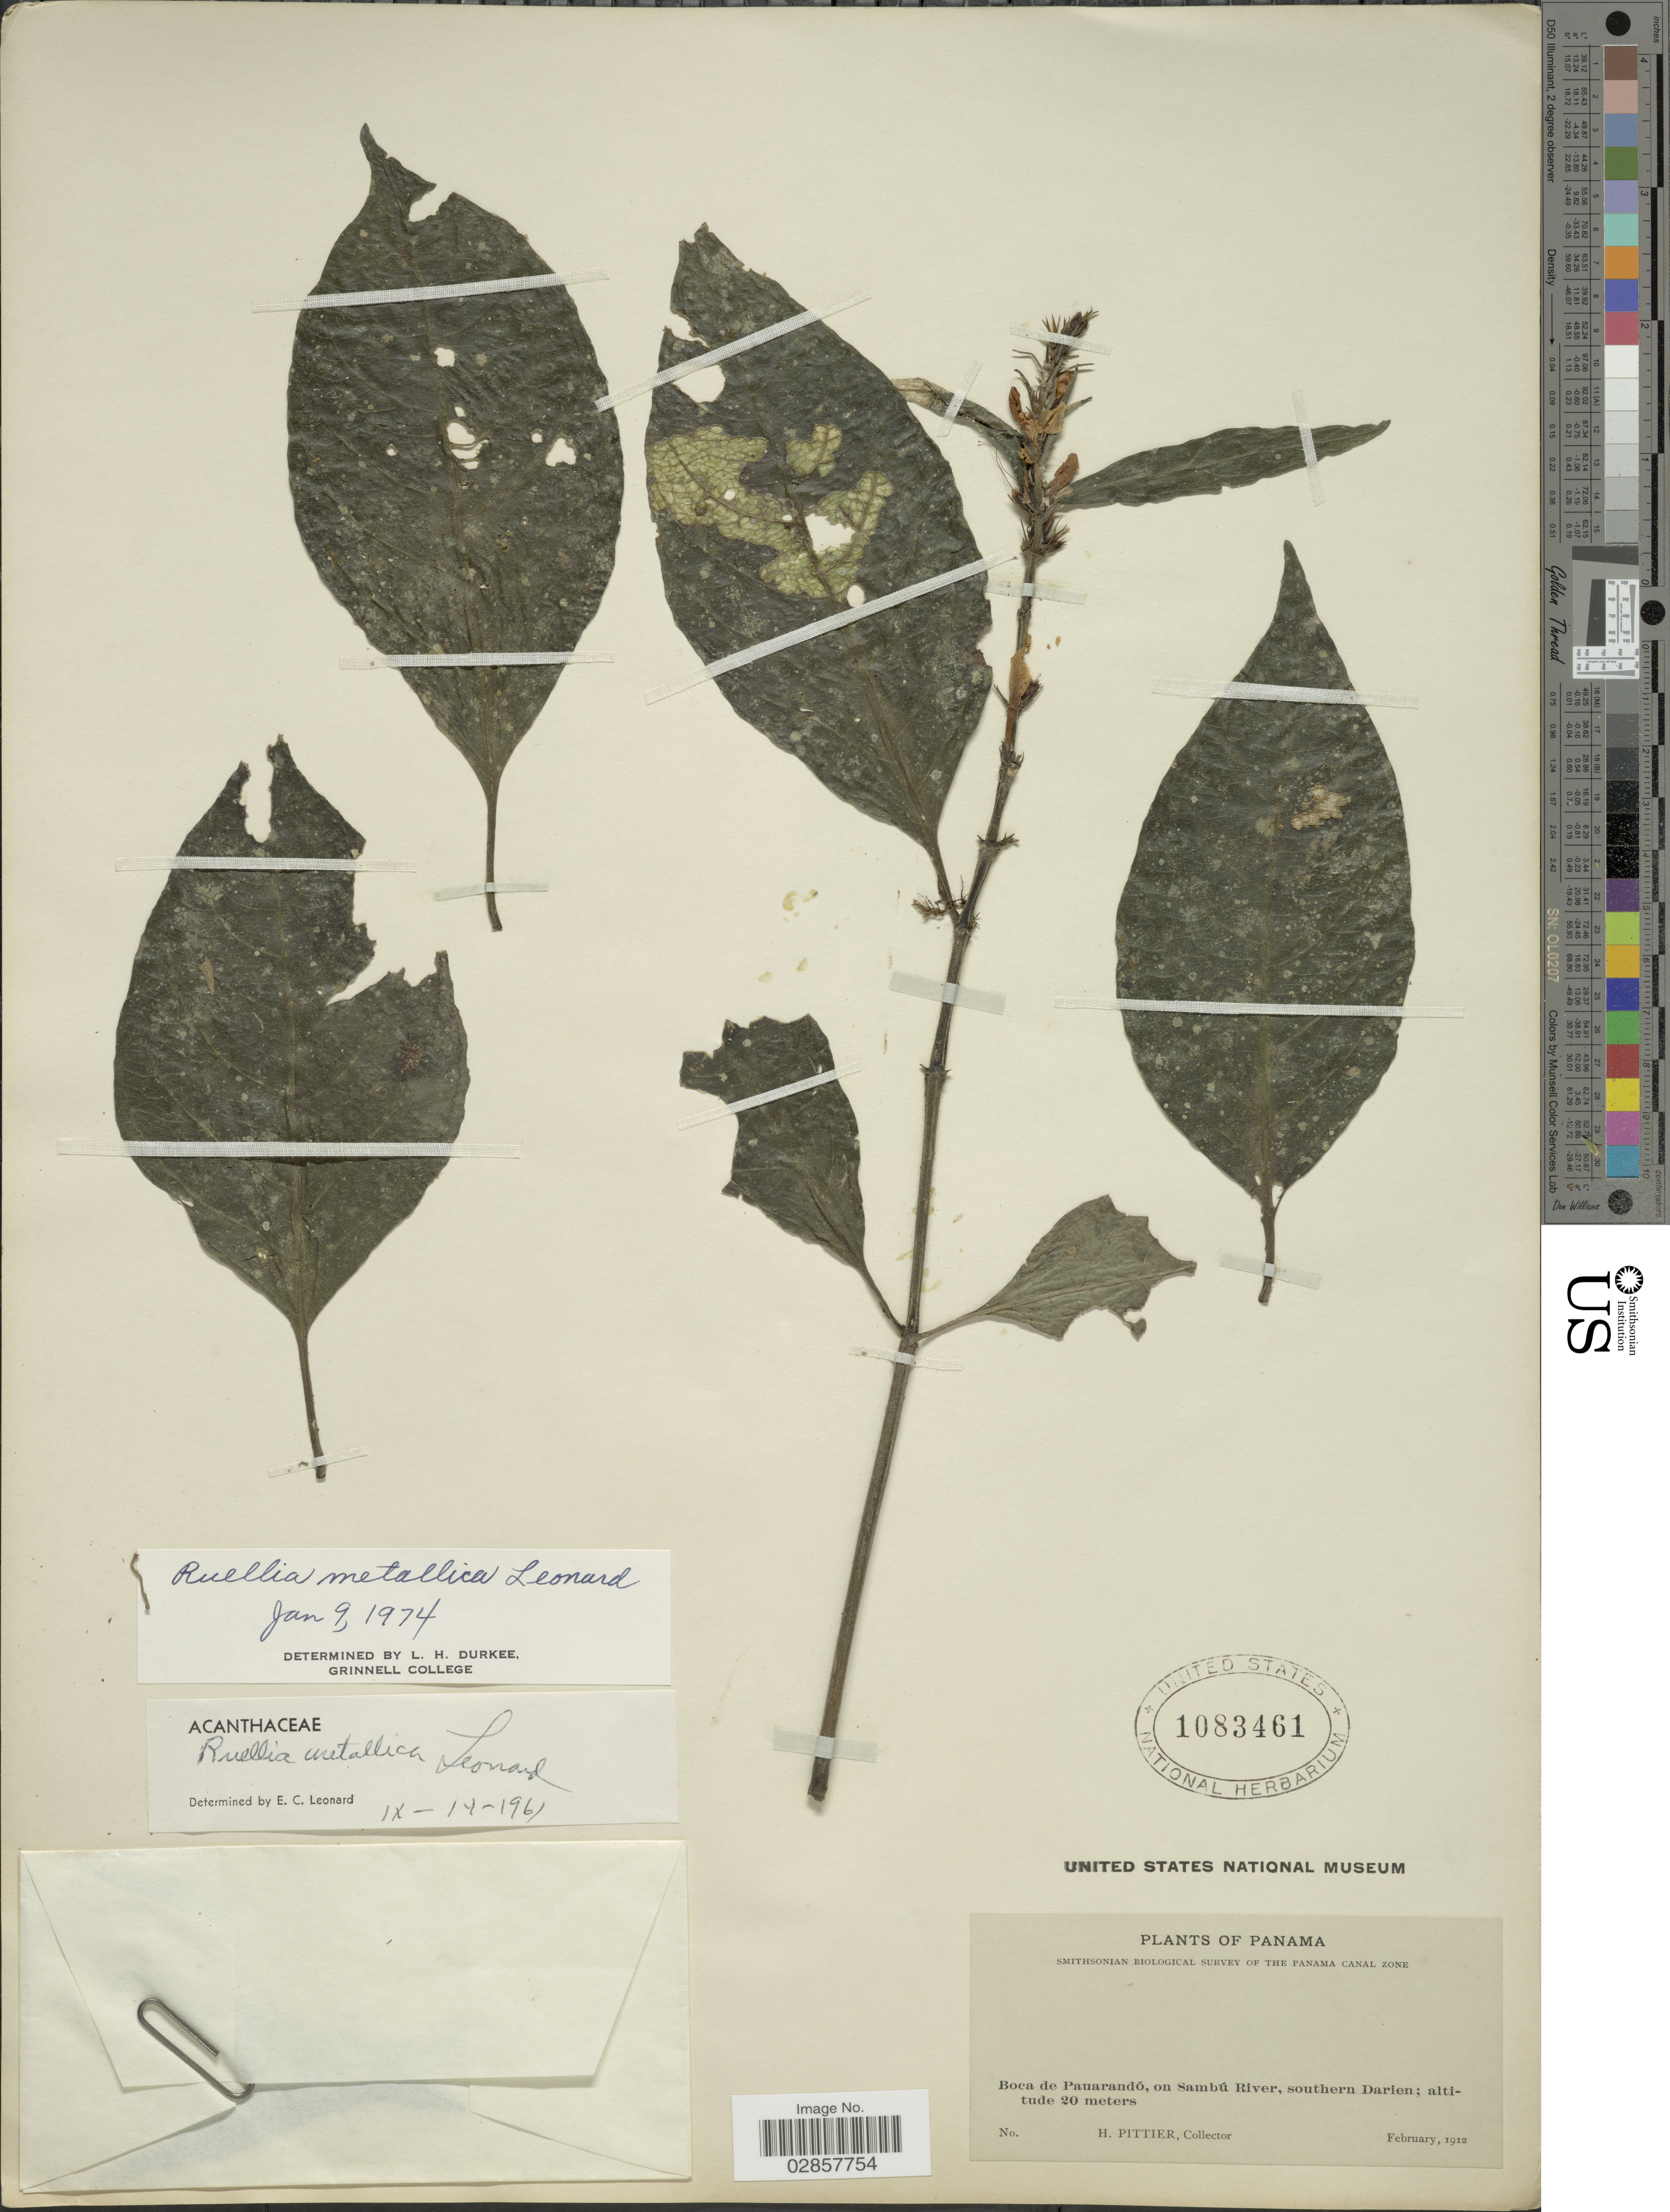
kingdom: Plantae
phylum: Tracheophyta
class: Magnoliopsida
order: Lamiales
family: Acanthaceae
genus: Ruellia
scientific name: Ruellia metallica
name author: Leonard in Standl.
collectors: H. F. Pittier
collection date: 1912-02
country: Panama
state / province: Darién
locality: Boca de Paurandó, on Sambú river, southern Darien.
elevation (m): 20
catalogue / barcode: US 1083461